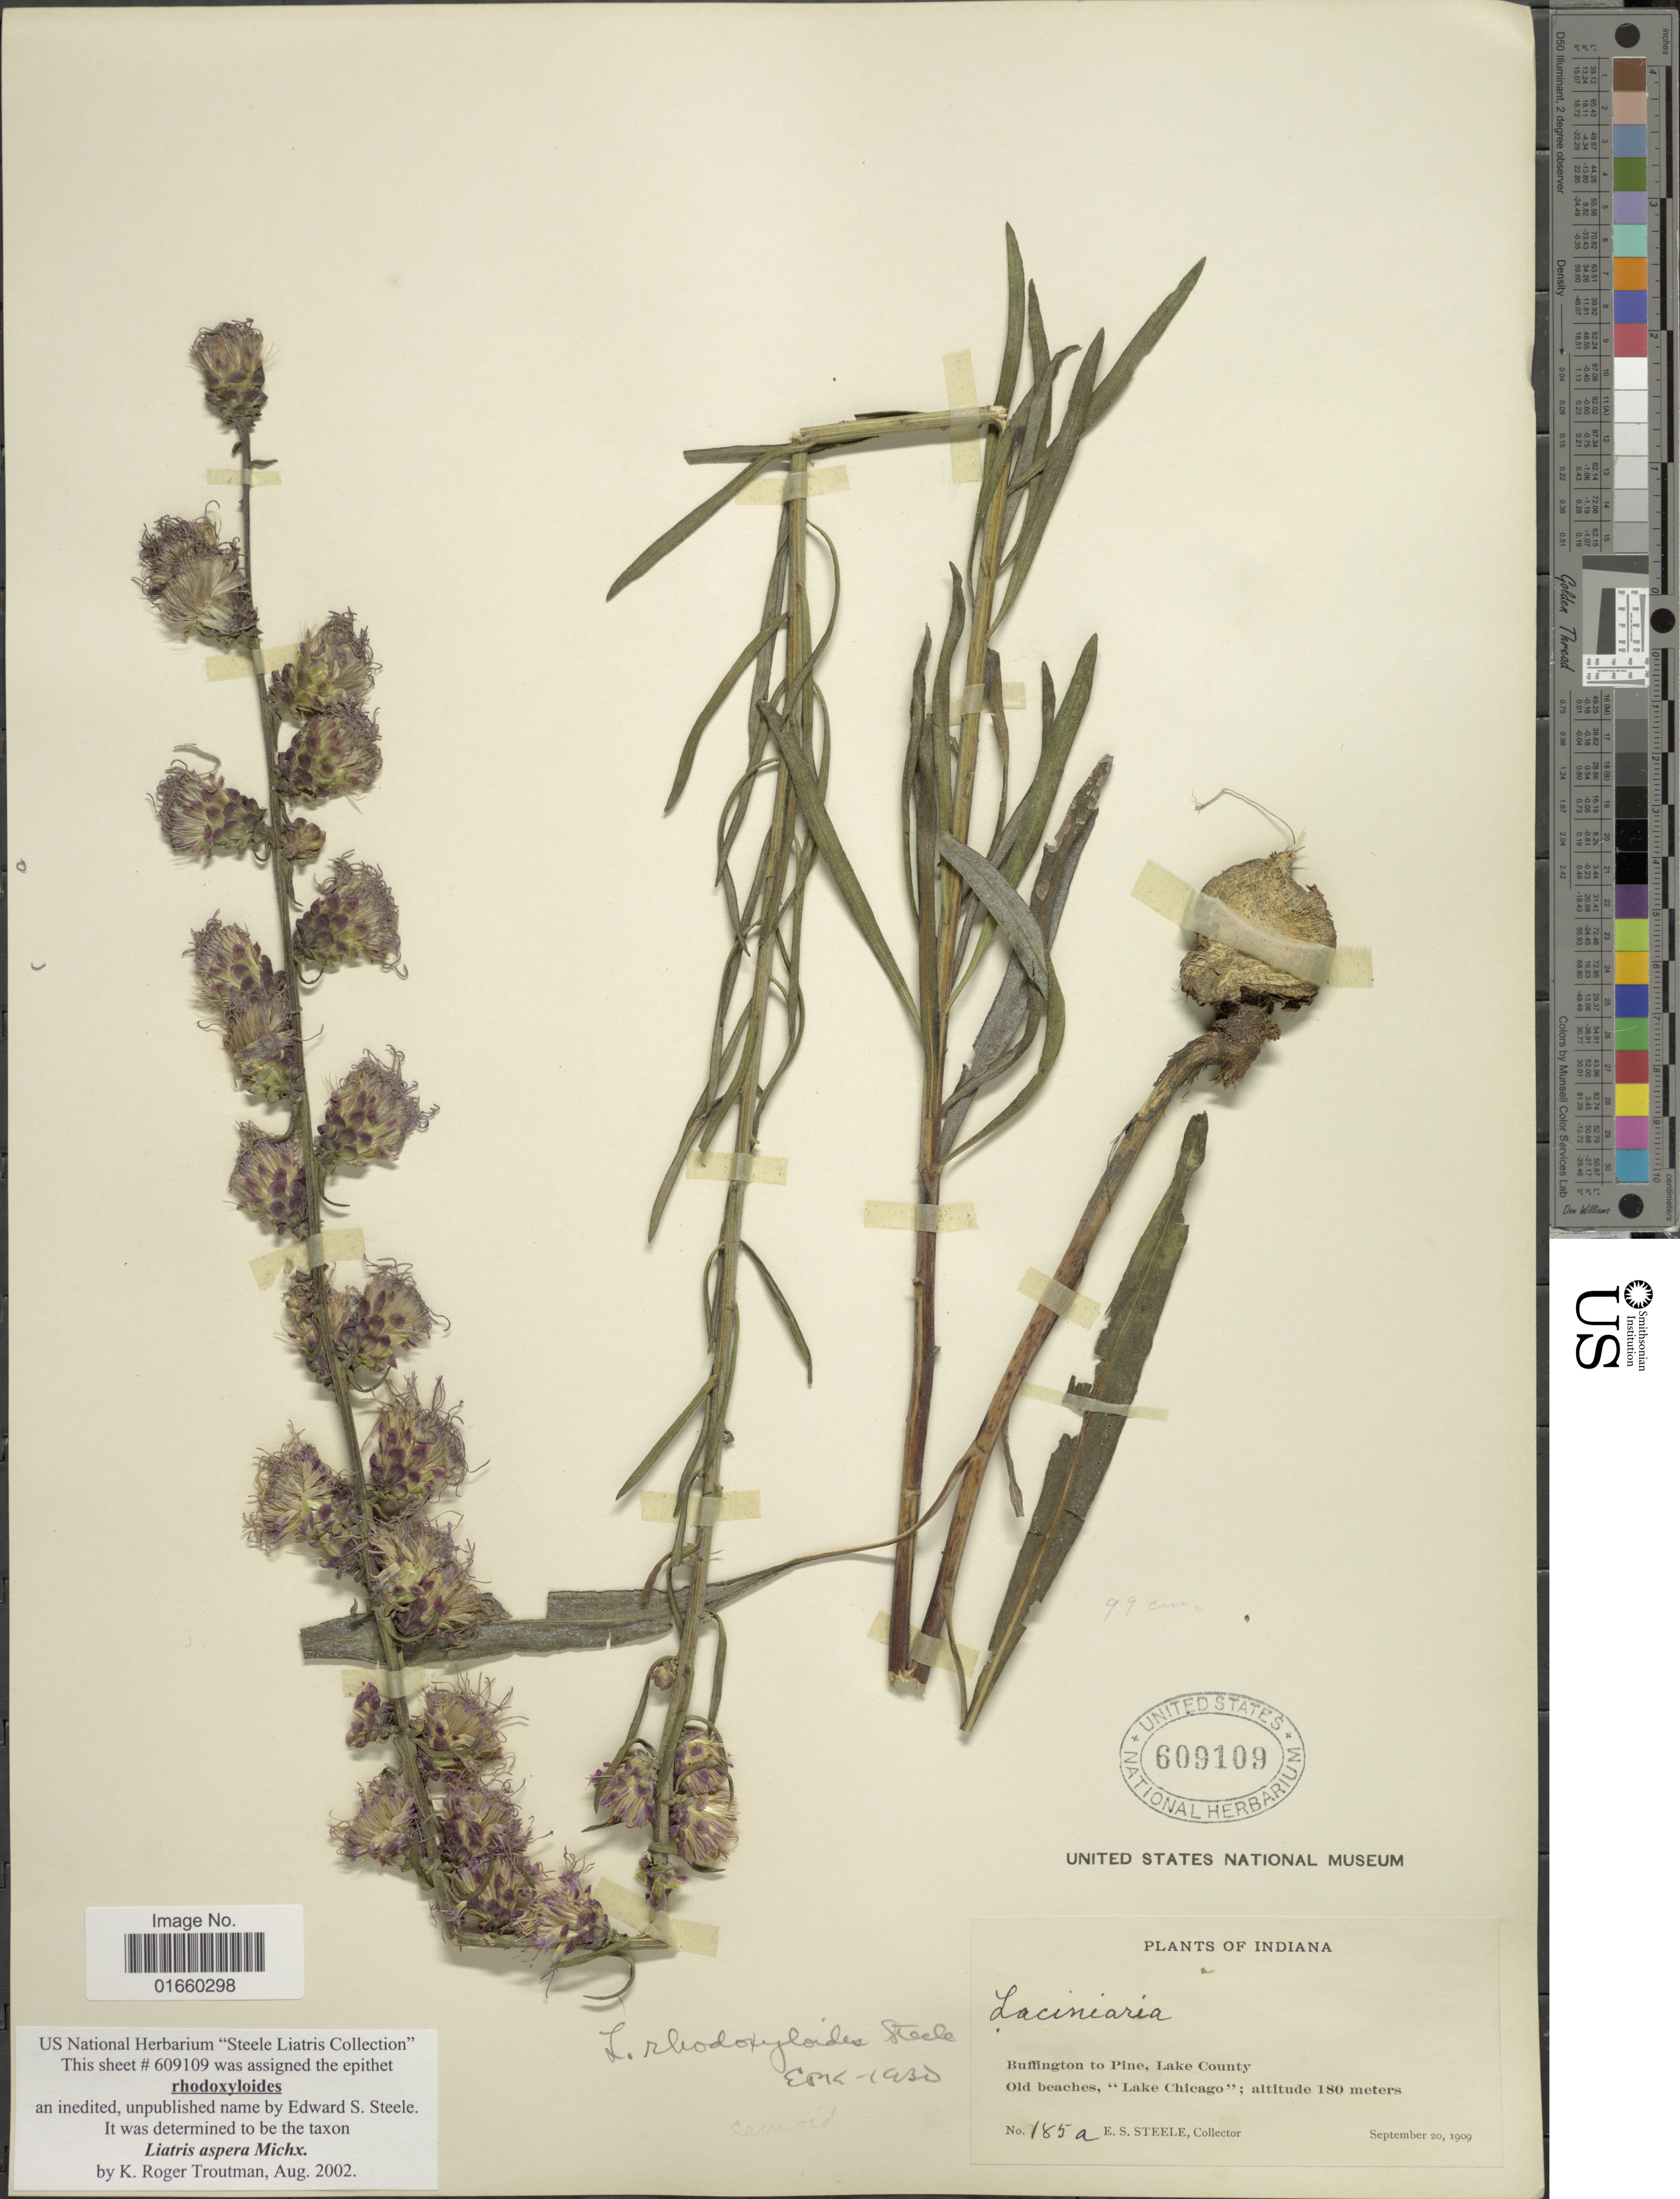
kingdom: Plantae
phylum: Tracheophyta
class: Magnoliopsida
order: Asterales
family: Asteraceae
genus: Liatris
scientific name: Liatris aspera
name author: Michx.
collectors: E. Steele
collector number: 185a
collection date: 1909-09-20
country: United States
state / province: Indiana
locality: Buffington to Pine, Lake County, Old beaches, "Lake Chicago"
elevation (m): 180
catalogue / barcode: US 609109